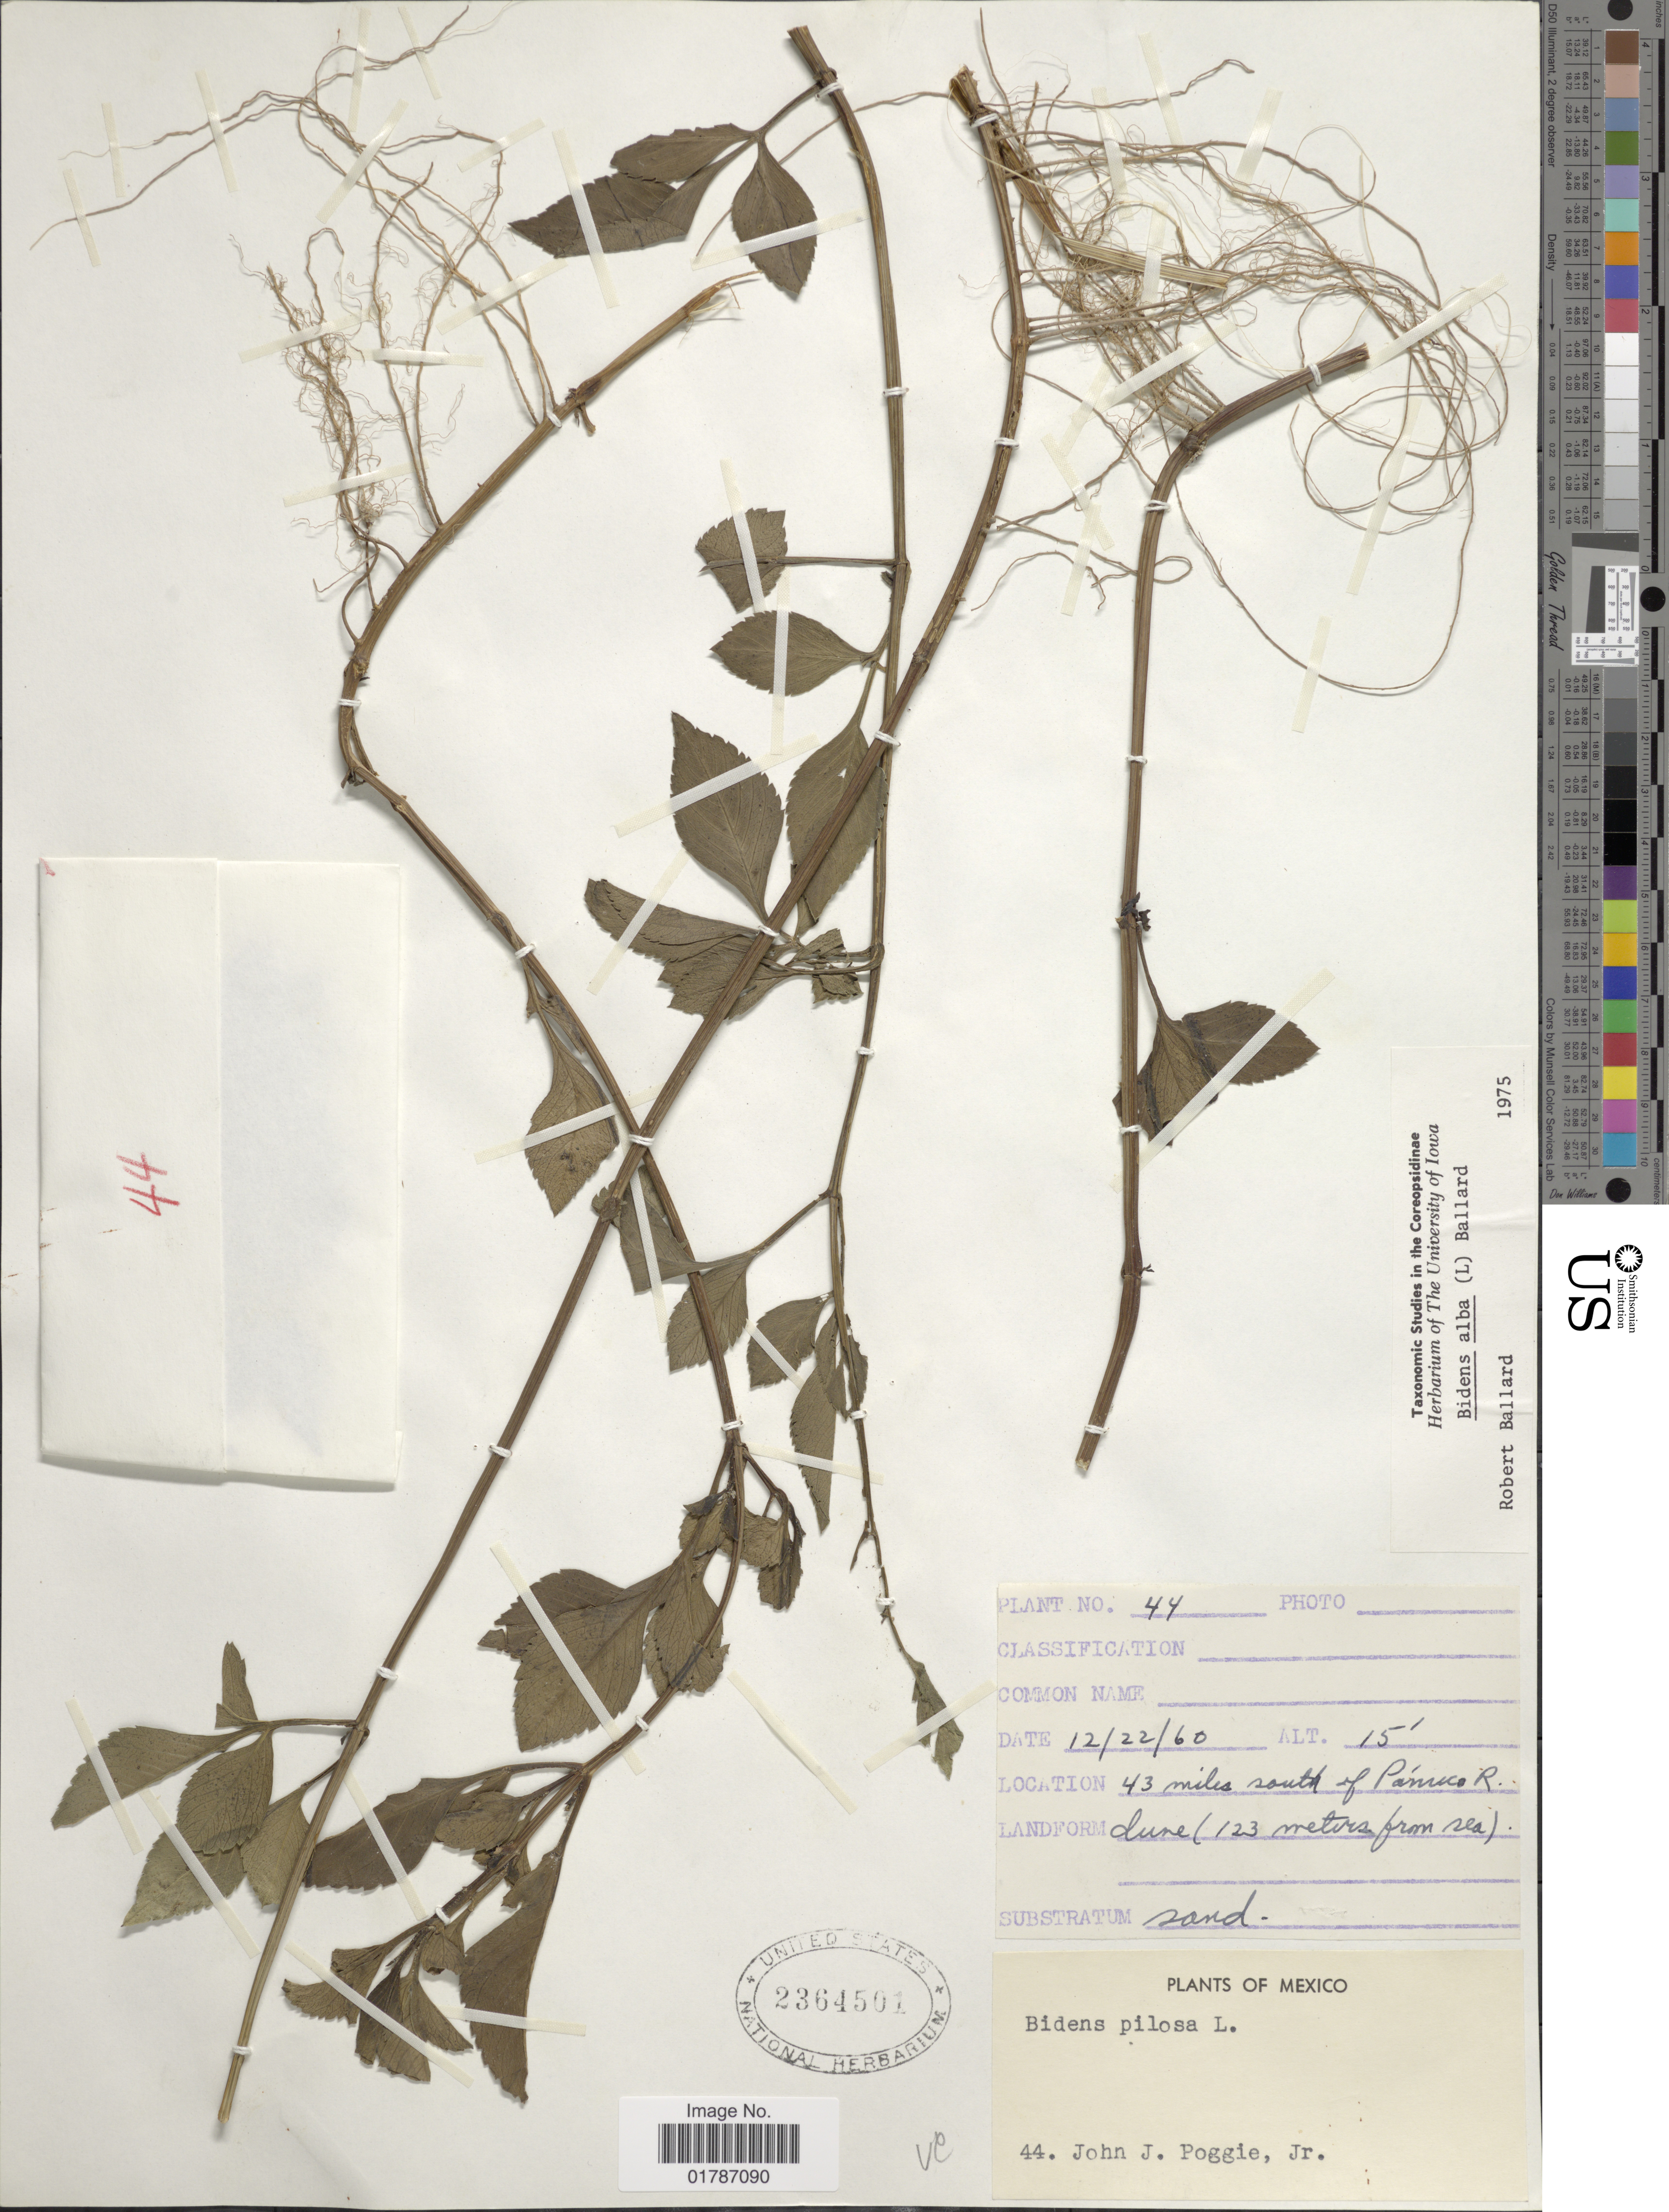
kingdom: Plantae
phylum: Tracheophyta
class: Magnoliopsida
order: Asterales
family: Asteraceae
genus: Bidens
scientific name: Bidens alba var. alba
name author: (L.) DC.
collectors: J. Poggie Jr.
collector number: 44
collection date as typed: Transcribed d/m/y: 22/12/60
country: Mexico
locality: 43 miles south of Panuco R.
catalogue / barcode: US 2364501